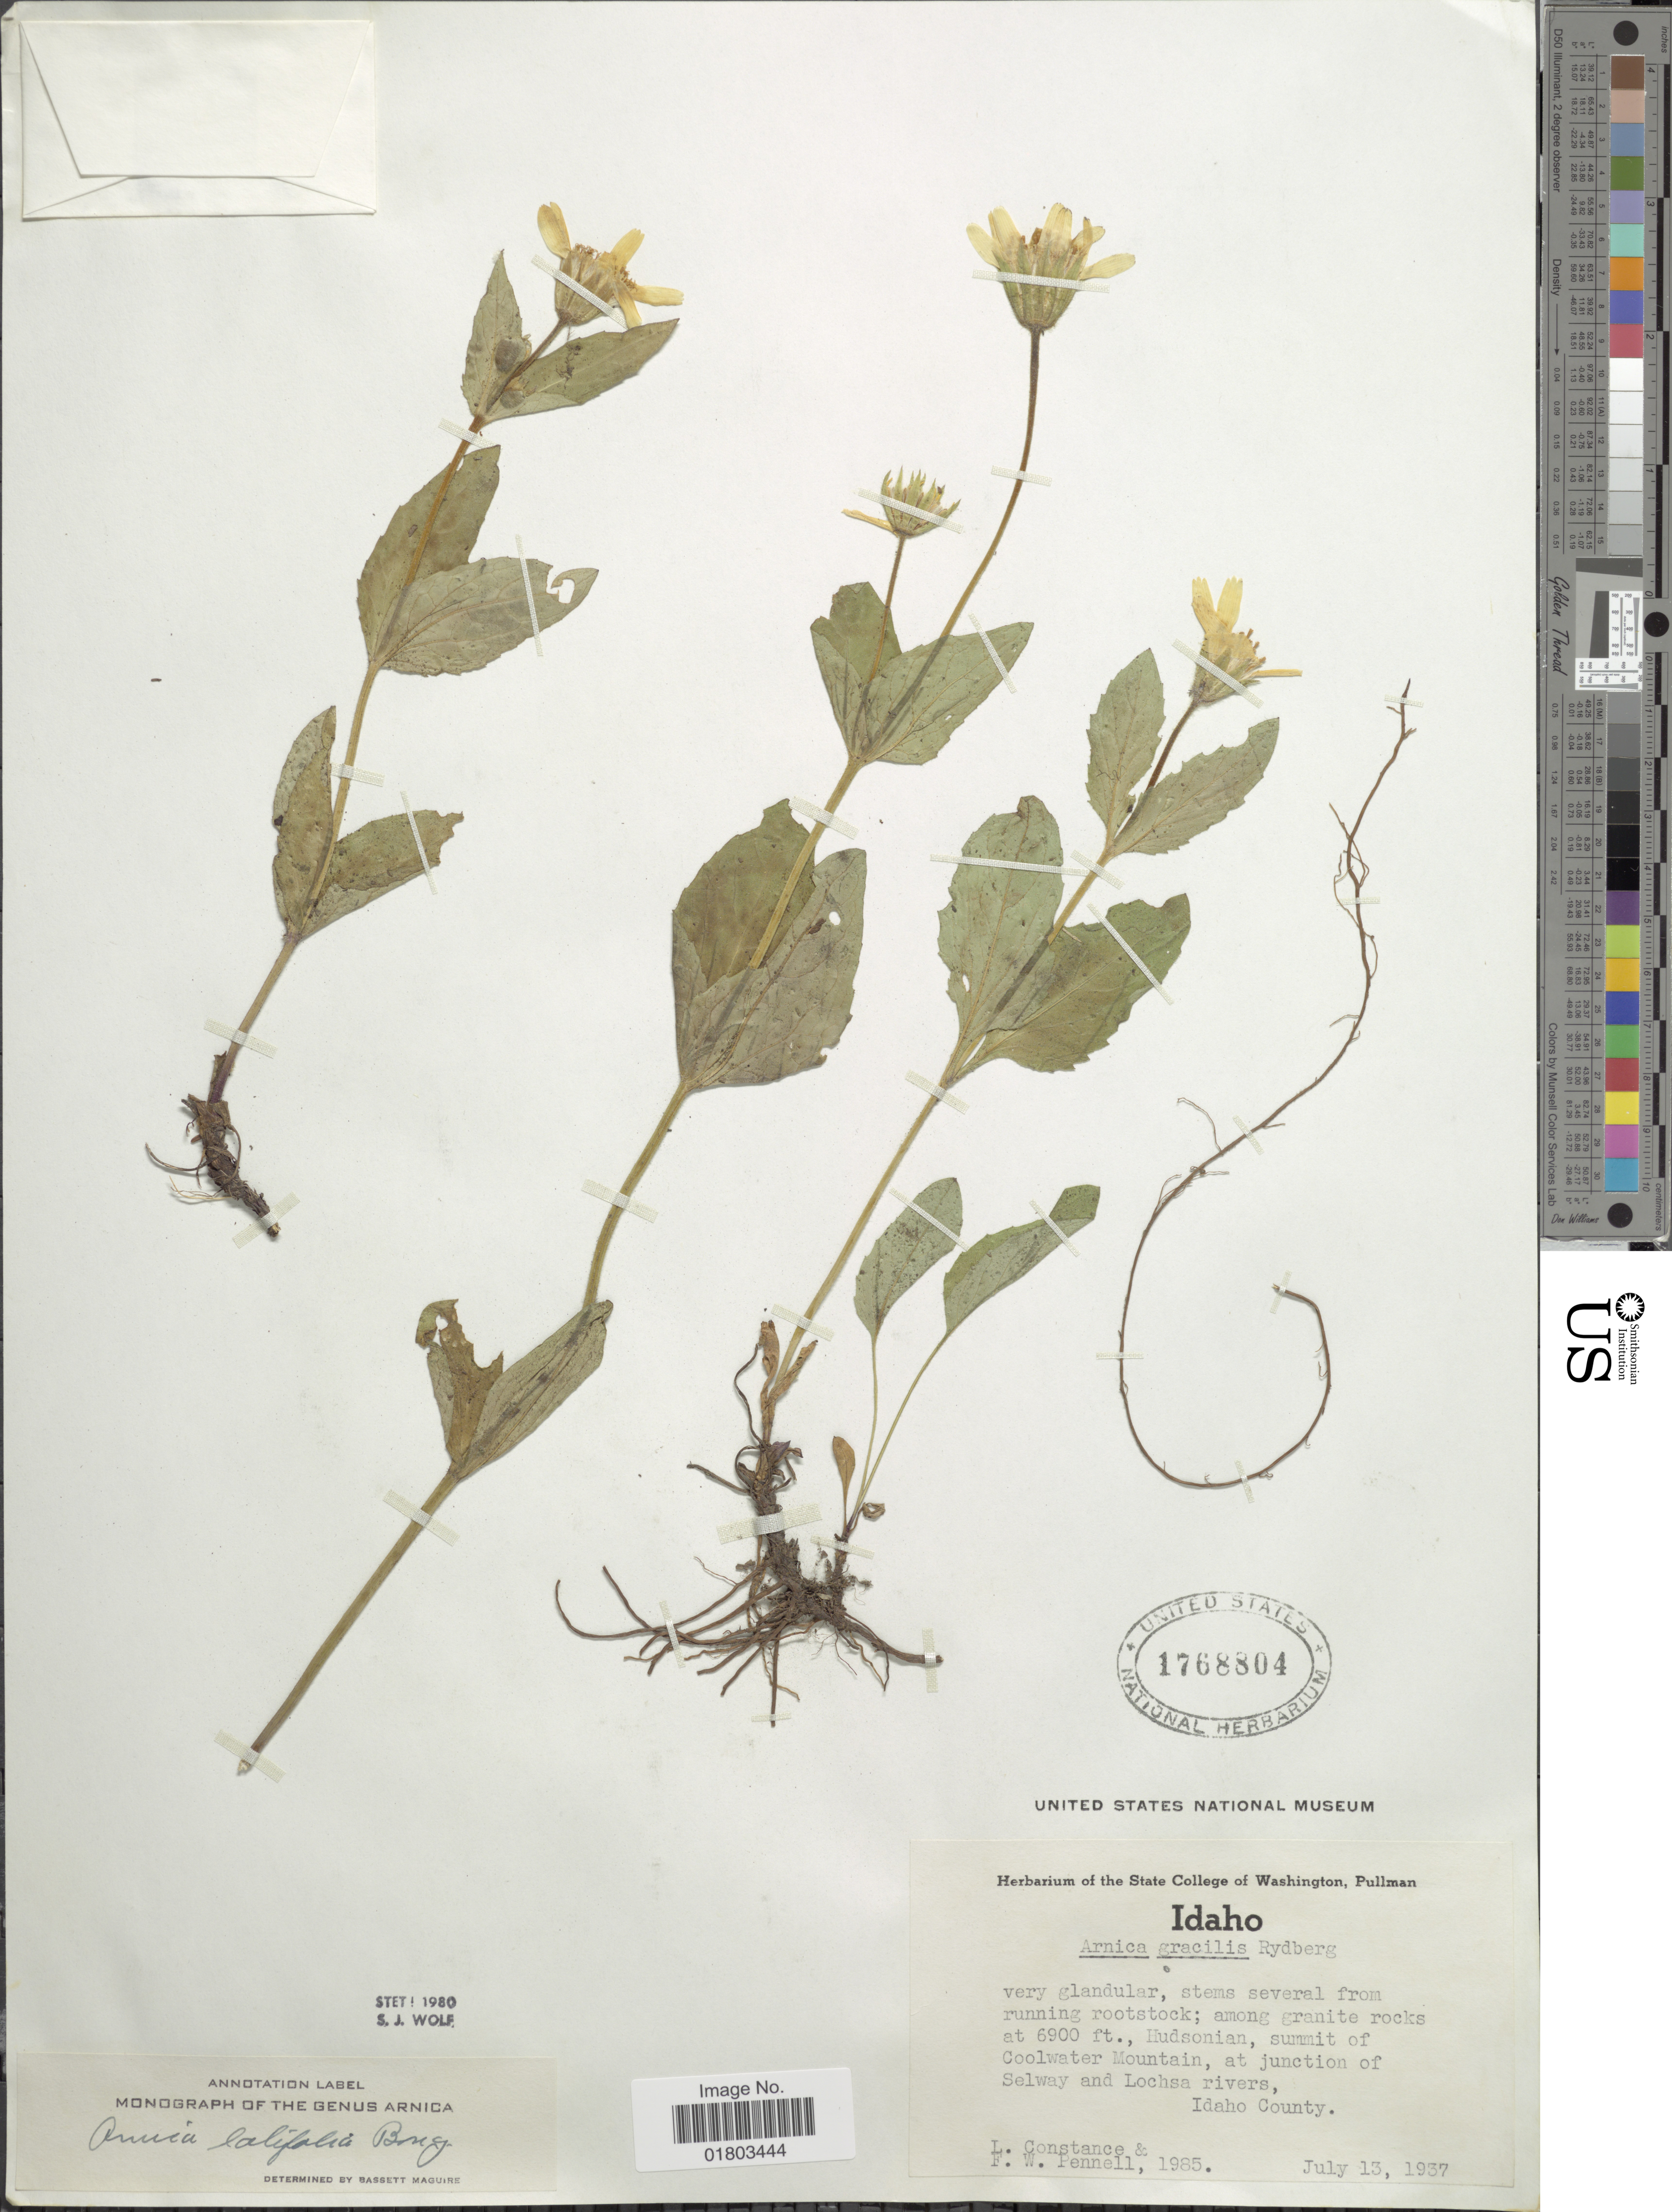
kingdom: Plantae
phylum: Tracheophyta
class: Magnoliopsida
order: Asterales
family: Asteraceae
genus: Arnica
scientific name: Arnica latifolia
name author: Bong.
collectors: L. Constance & F. W. Pennell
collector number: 1985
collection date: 1937-07-13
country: United States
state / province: Idaho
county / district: Idaho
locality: Hudsonian, summit of Coolwater Mountain, at junction of Selway and Lochsa rivers, Idaho County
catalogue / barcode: US 1768804